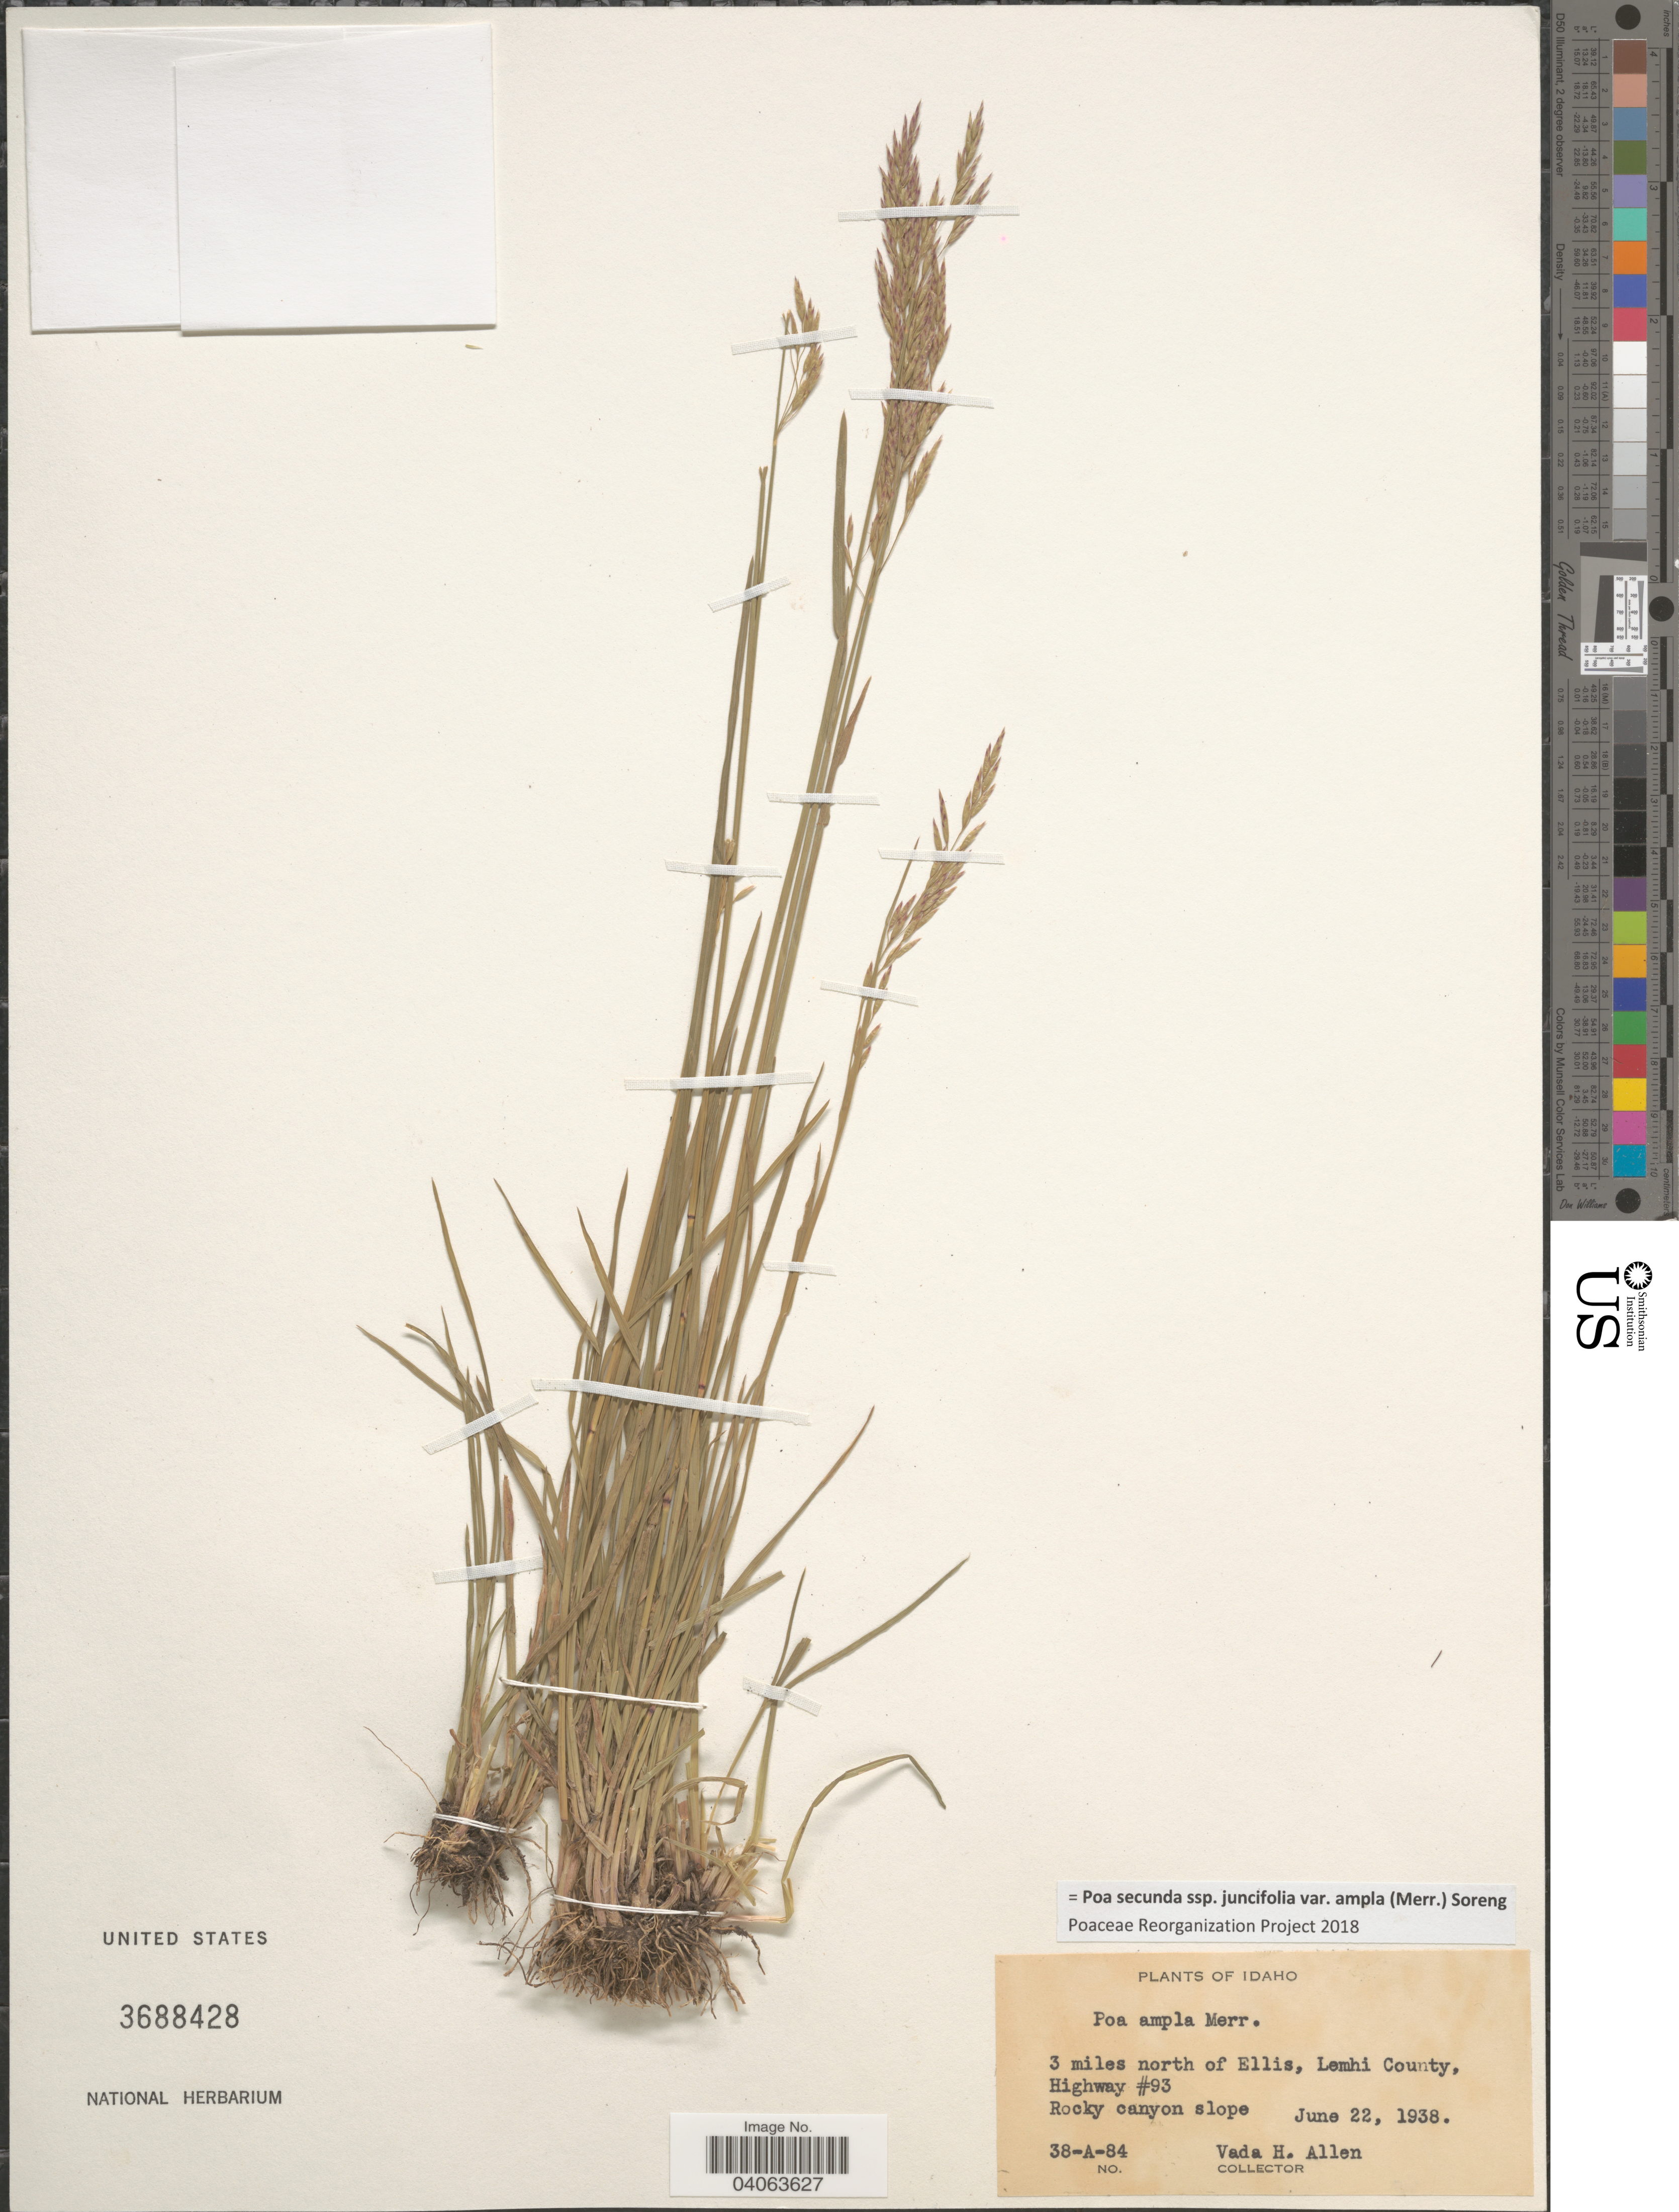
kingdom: Plantae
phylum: Tracheophyta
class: Liliopsida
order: Poales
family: Poaceae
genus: Poa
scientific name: Poa secunda subsp. juncifolia var. ampla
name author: (Merr.) Soreng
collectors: V. Allen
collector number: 38-A-84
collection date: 1938-06-22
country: United States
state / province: Idaho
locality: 3 miles north of Ellis, Lemhi County. Highway #93. Rocky canyon slope.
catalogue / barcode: US 3688428